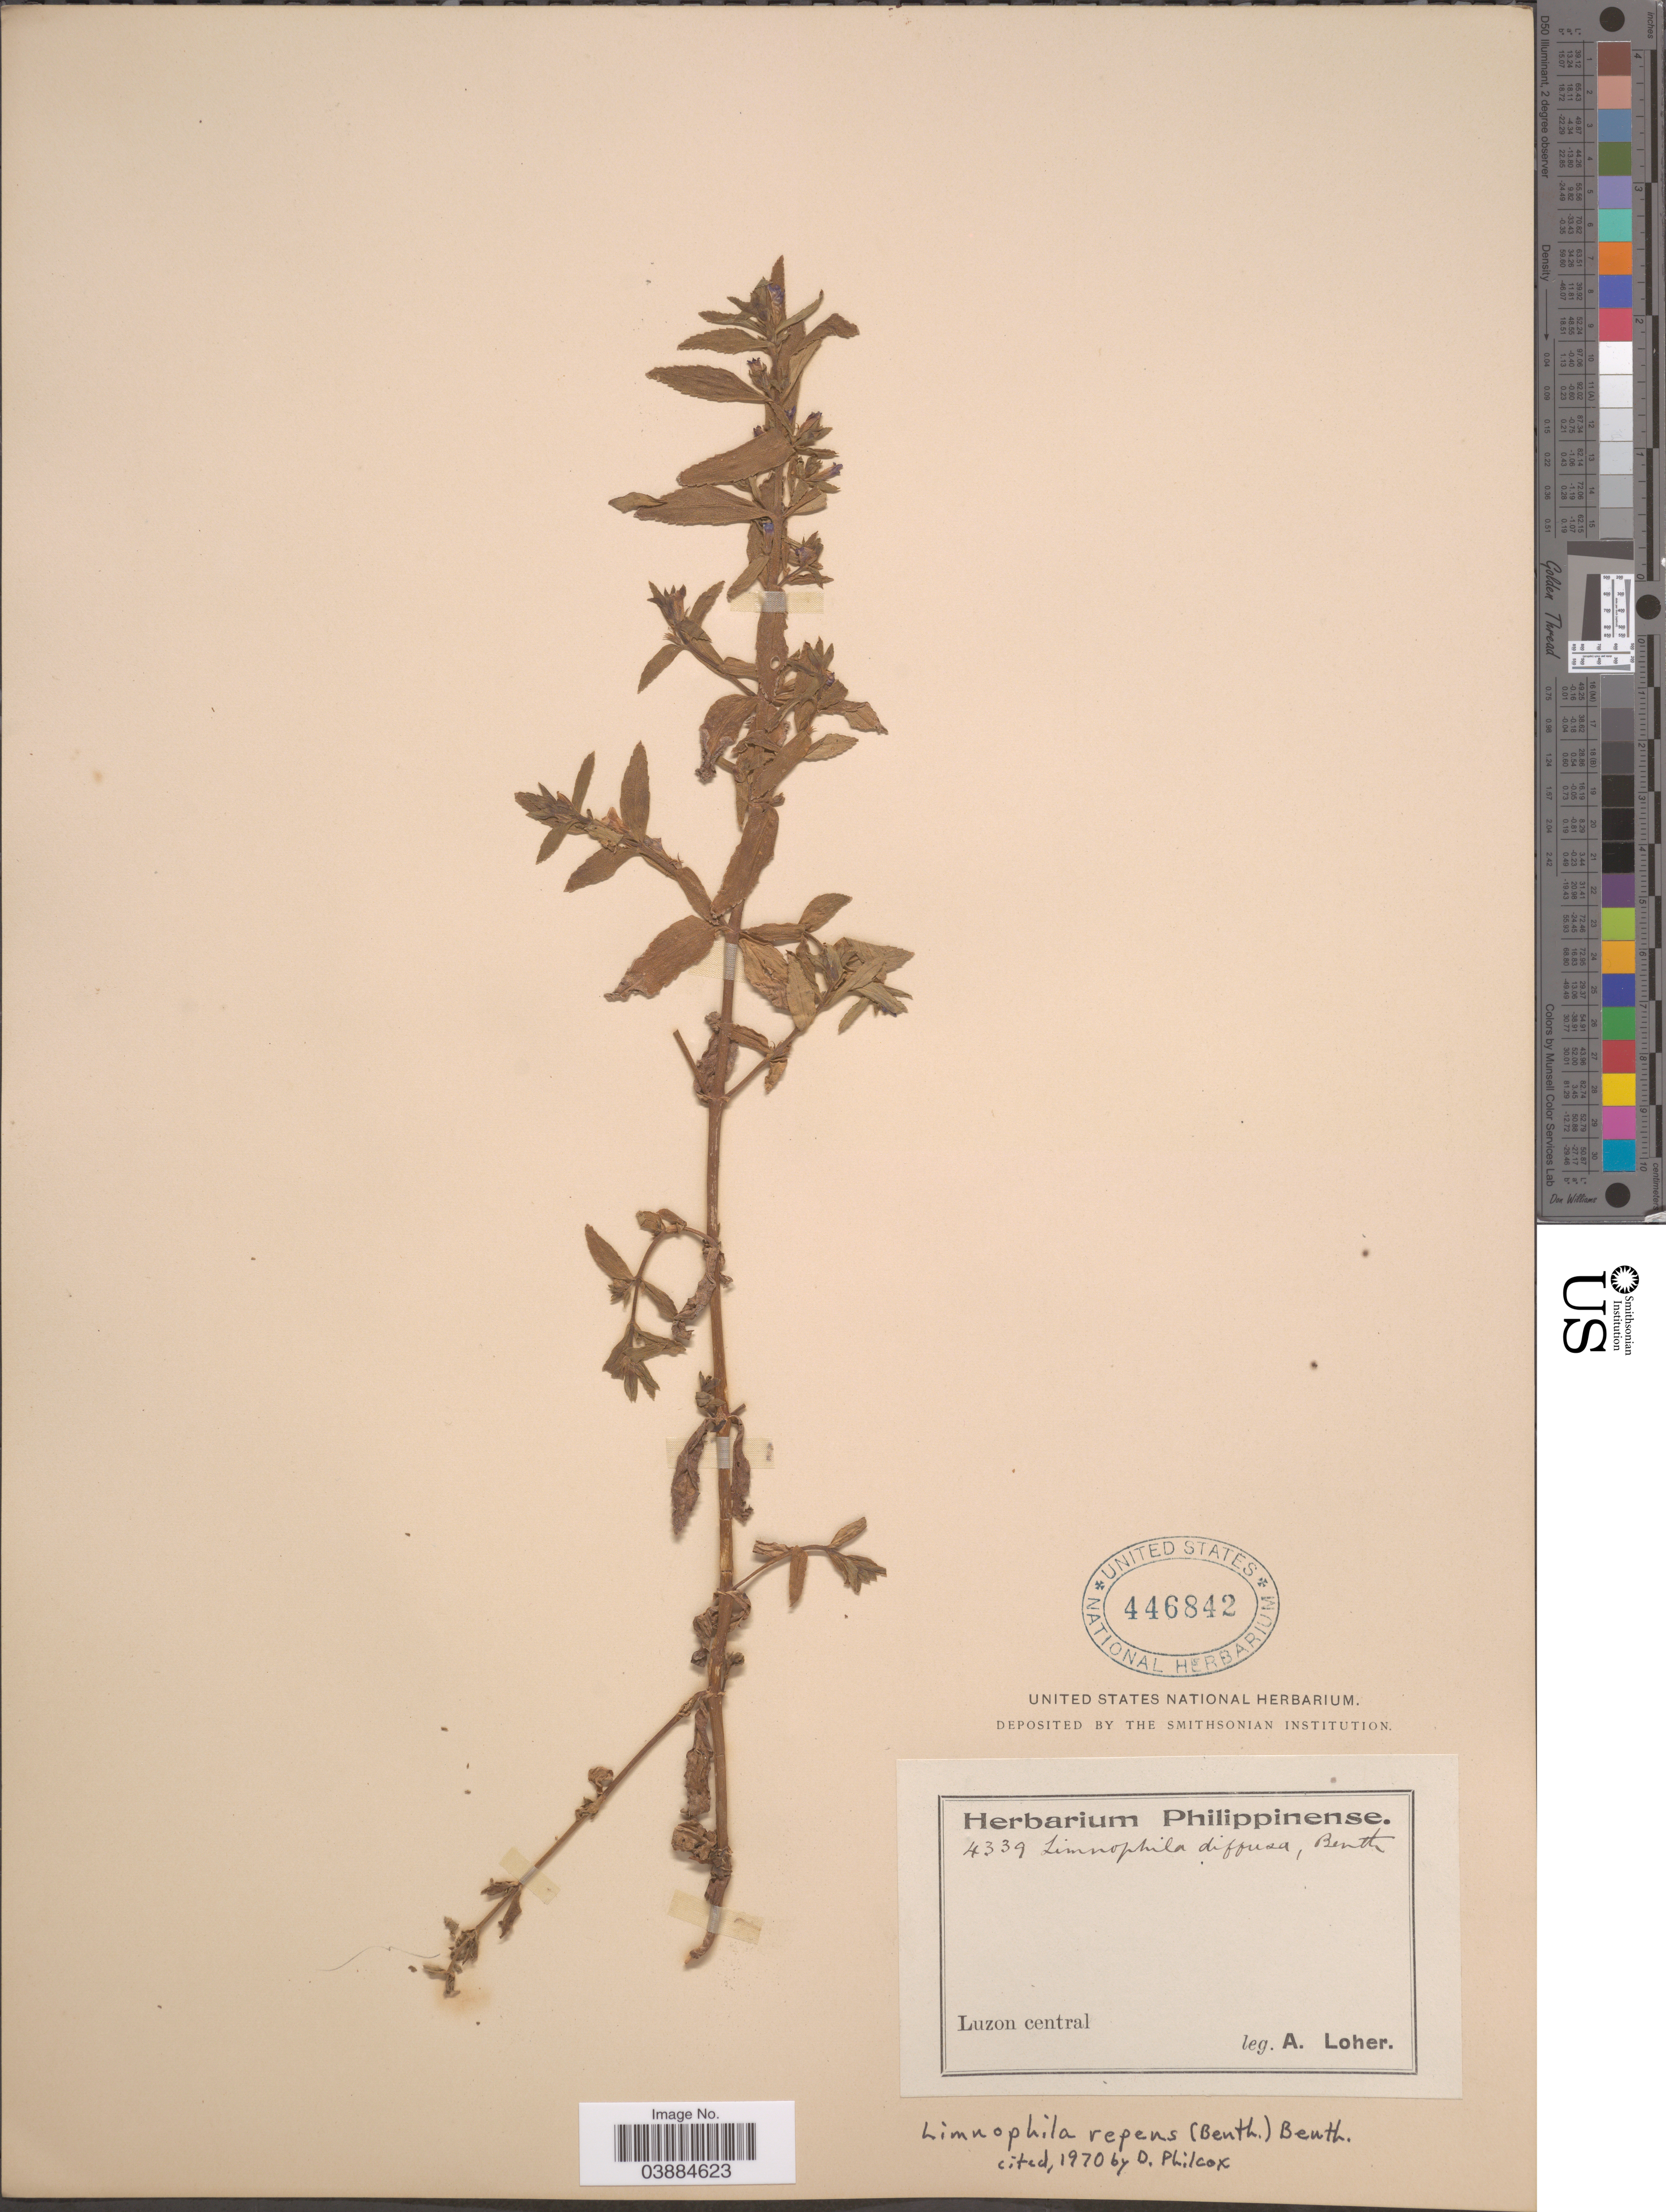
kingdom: Plantae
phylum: Tracheophyta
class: Magnoliopsida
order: Lamiales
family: Plantaginaceae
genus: Limnophila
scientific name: Limnophila repens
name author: (Benth.) Benth.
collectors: A. Loher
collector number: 4339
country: Philippines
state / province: Central Luzon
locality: Luzon central.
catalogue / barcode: US 446842